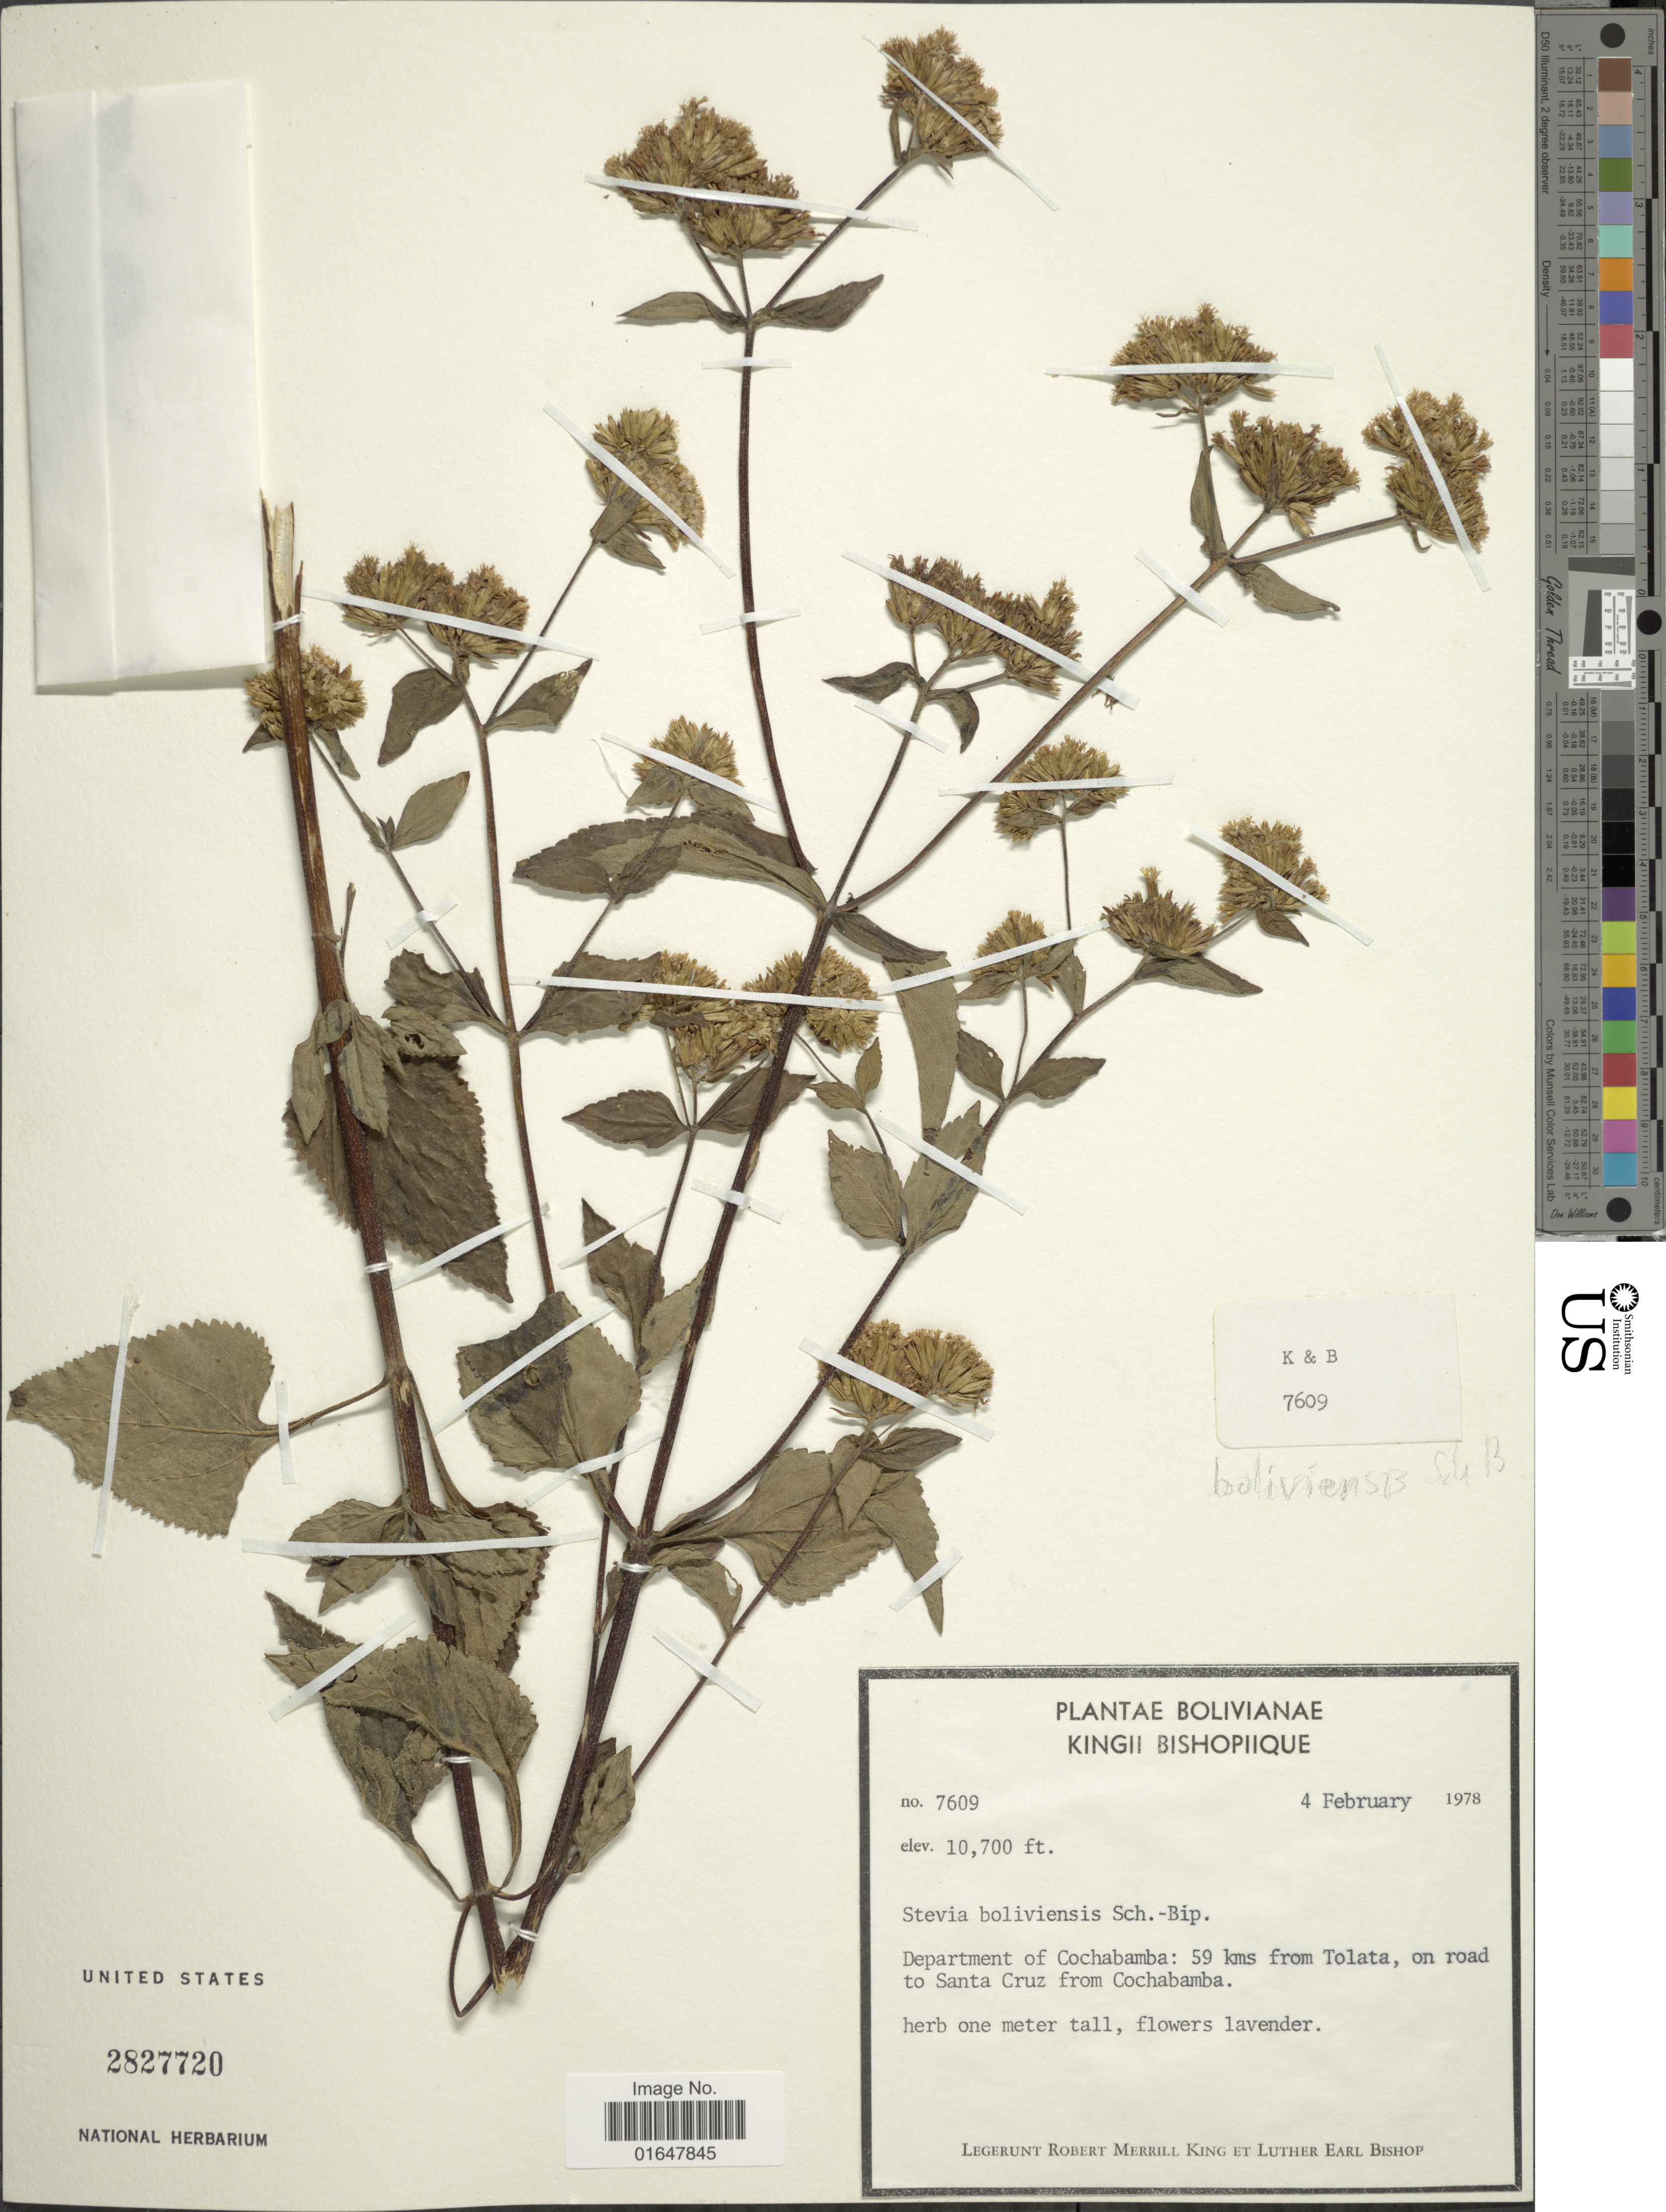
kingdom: Plantae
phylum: Tracheophyta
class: Magnoliopsida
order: Asterales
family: Asteraceae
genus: Stevia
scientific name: Stevia boliviensis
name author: Sch. Bip. ex Rusby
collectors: R. M. King & L. E. Bishop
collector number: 7609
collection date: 1978-02-04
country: Bolivia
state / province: Cochabamba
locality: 59 kms from Tolata, on road to Santa Cruz from Cochabamba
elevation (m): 3261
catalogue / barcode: US 2827720